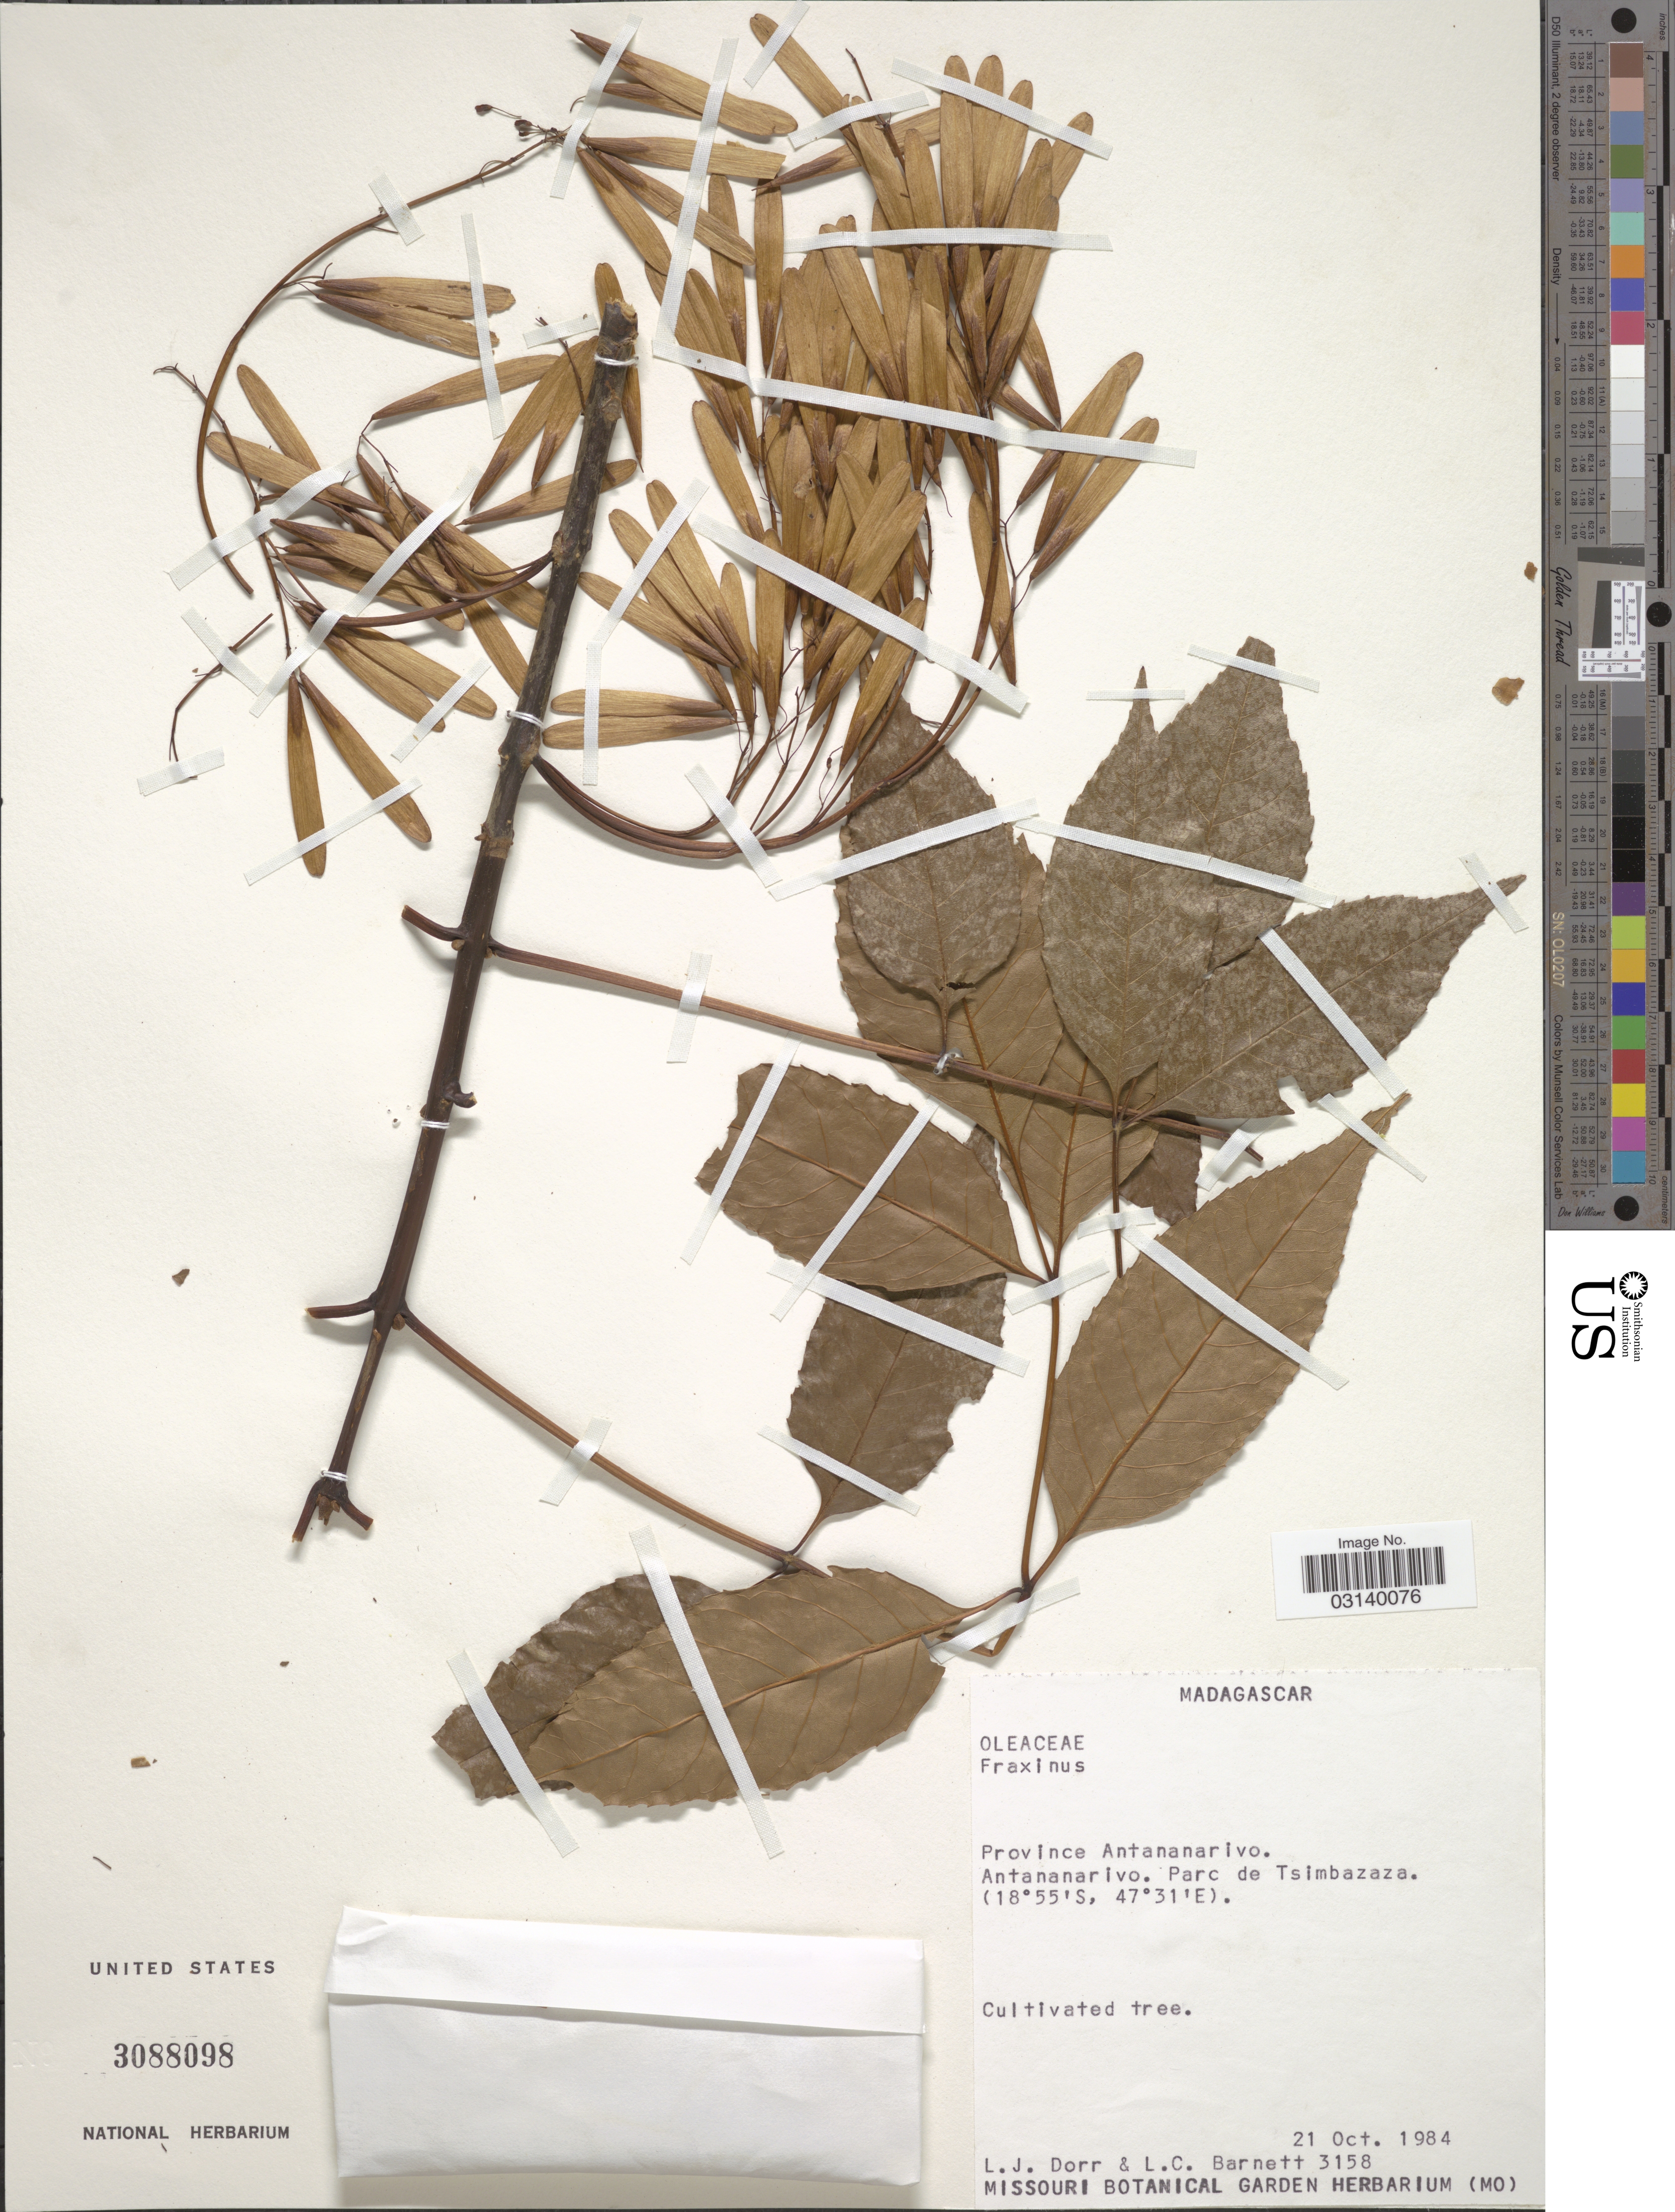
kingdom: Plantae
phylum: Tracheophyta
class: Magnoliopsida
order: Lamiales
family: Oleaceae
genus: Fraxinus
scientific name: Fraxinus sp.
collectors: L. J. Dorr & L. C. Barnett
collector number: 3158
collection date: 1984-10-21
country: Madagascar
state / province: Analamanga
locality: Province Antananarivo. Antananarivo. Parc de Tsimbazaza.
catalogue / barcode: US 3088098